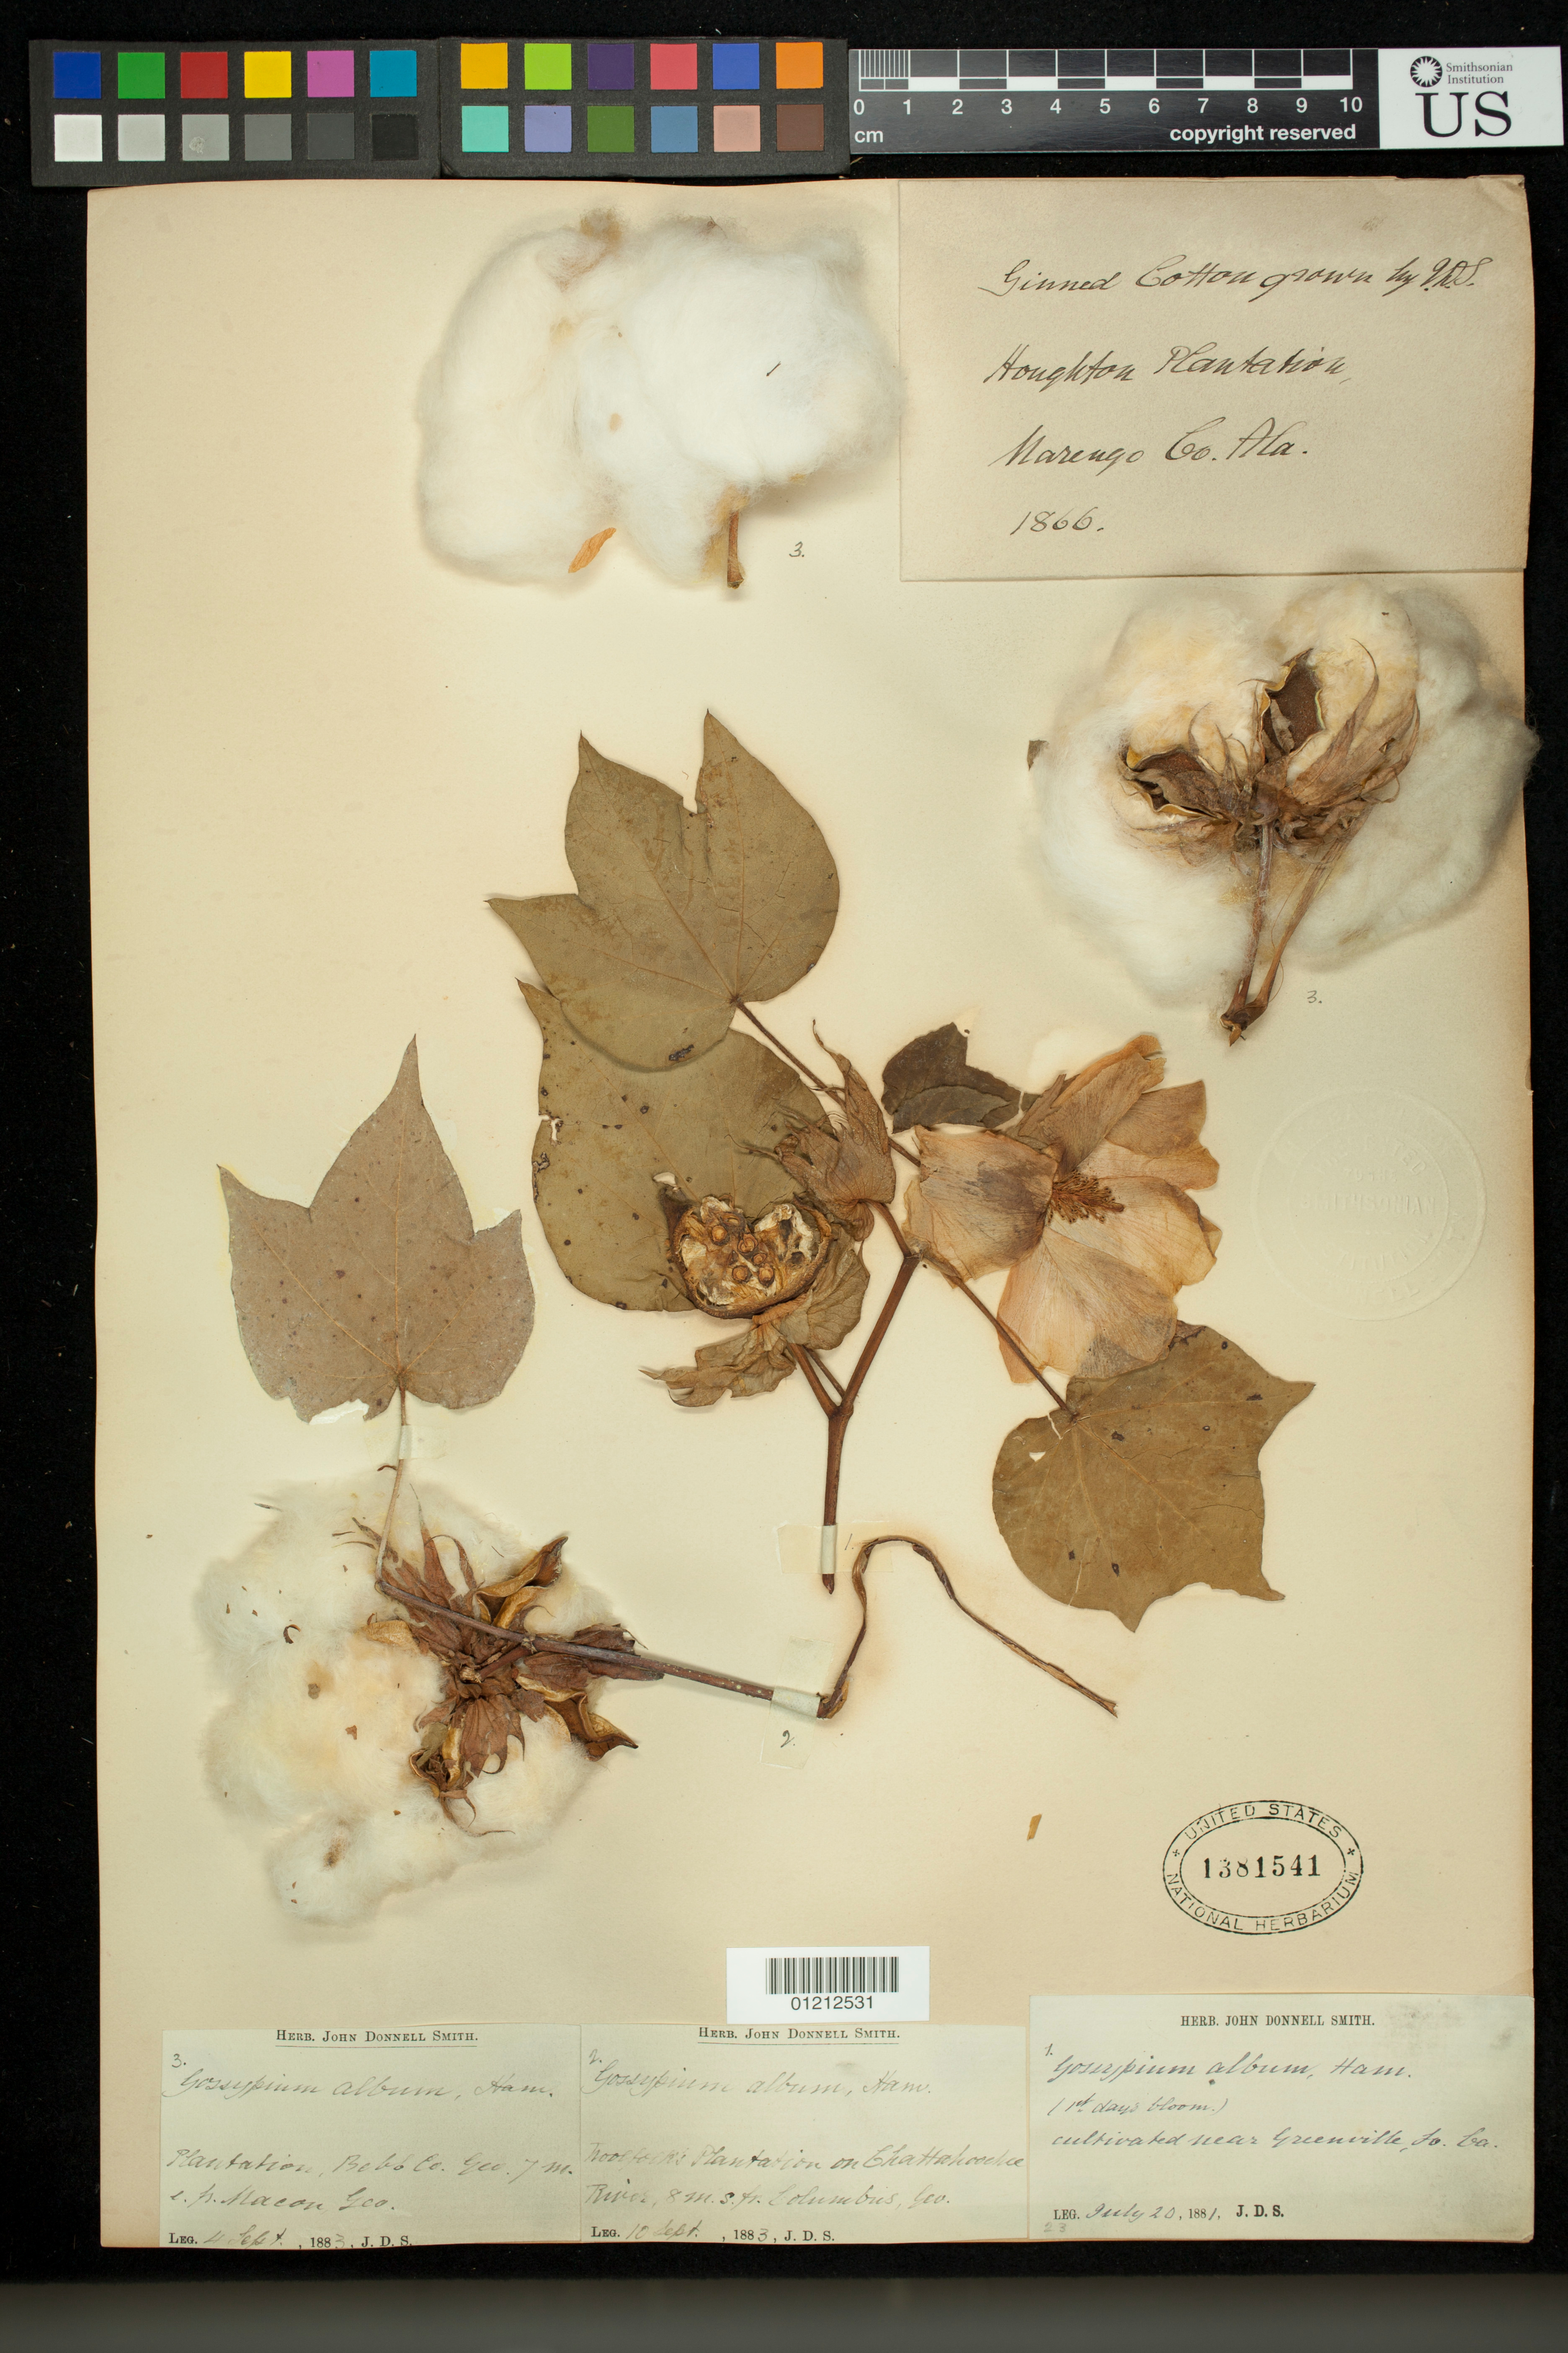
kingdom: Plantae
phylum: Tracheophyta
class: Magnoliopsida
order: Malvales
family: Malvaceae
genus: Gossypium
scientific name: Gossypium album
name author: Buch.-Ham.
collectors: J. Donnell Smith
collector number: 23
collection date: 1881-07-20/1883-09-10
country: United States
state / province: Alabama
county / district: Marengo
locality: Ginned Cotton grown by V.D.S. Houghton Plantation.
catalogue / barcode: US 1381541